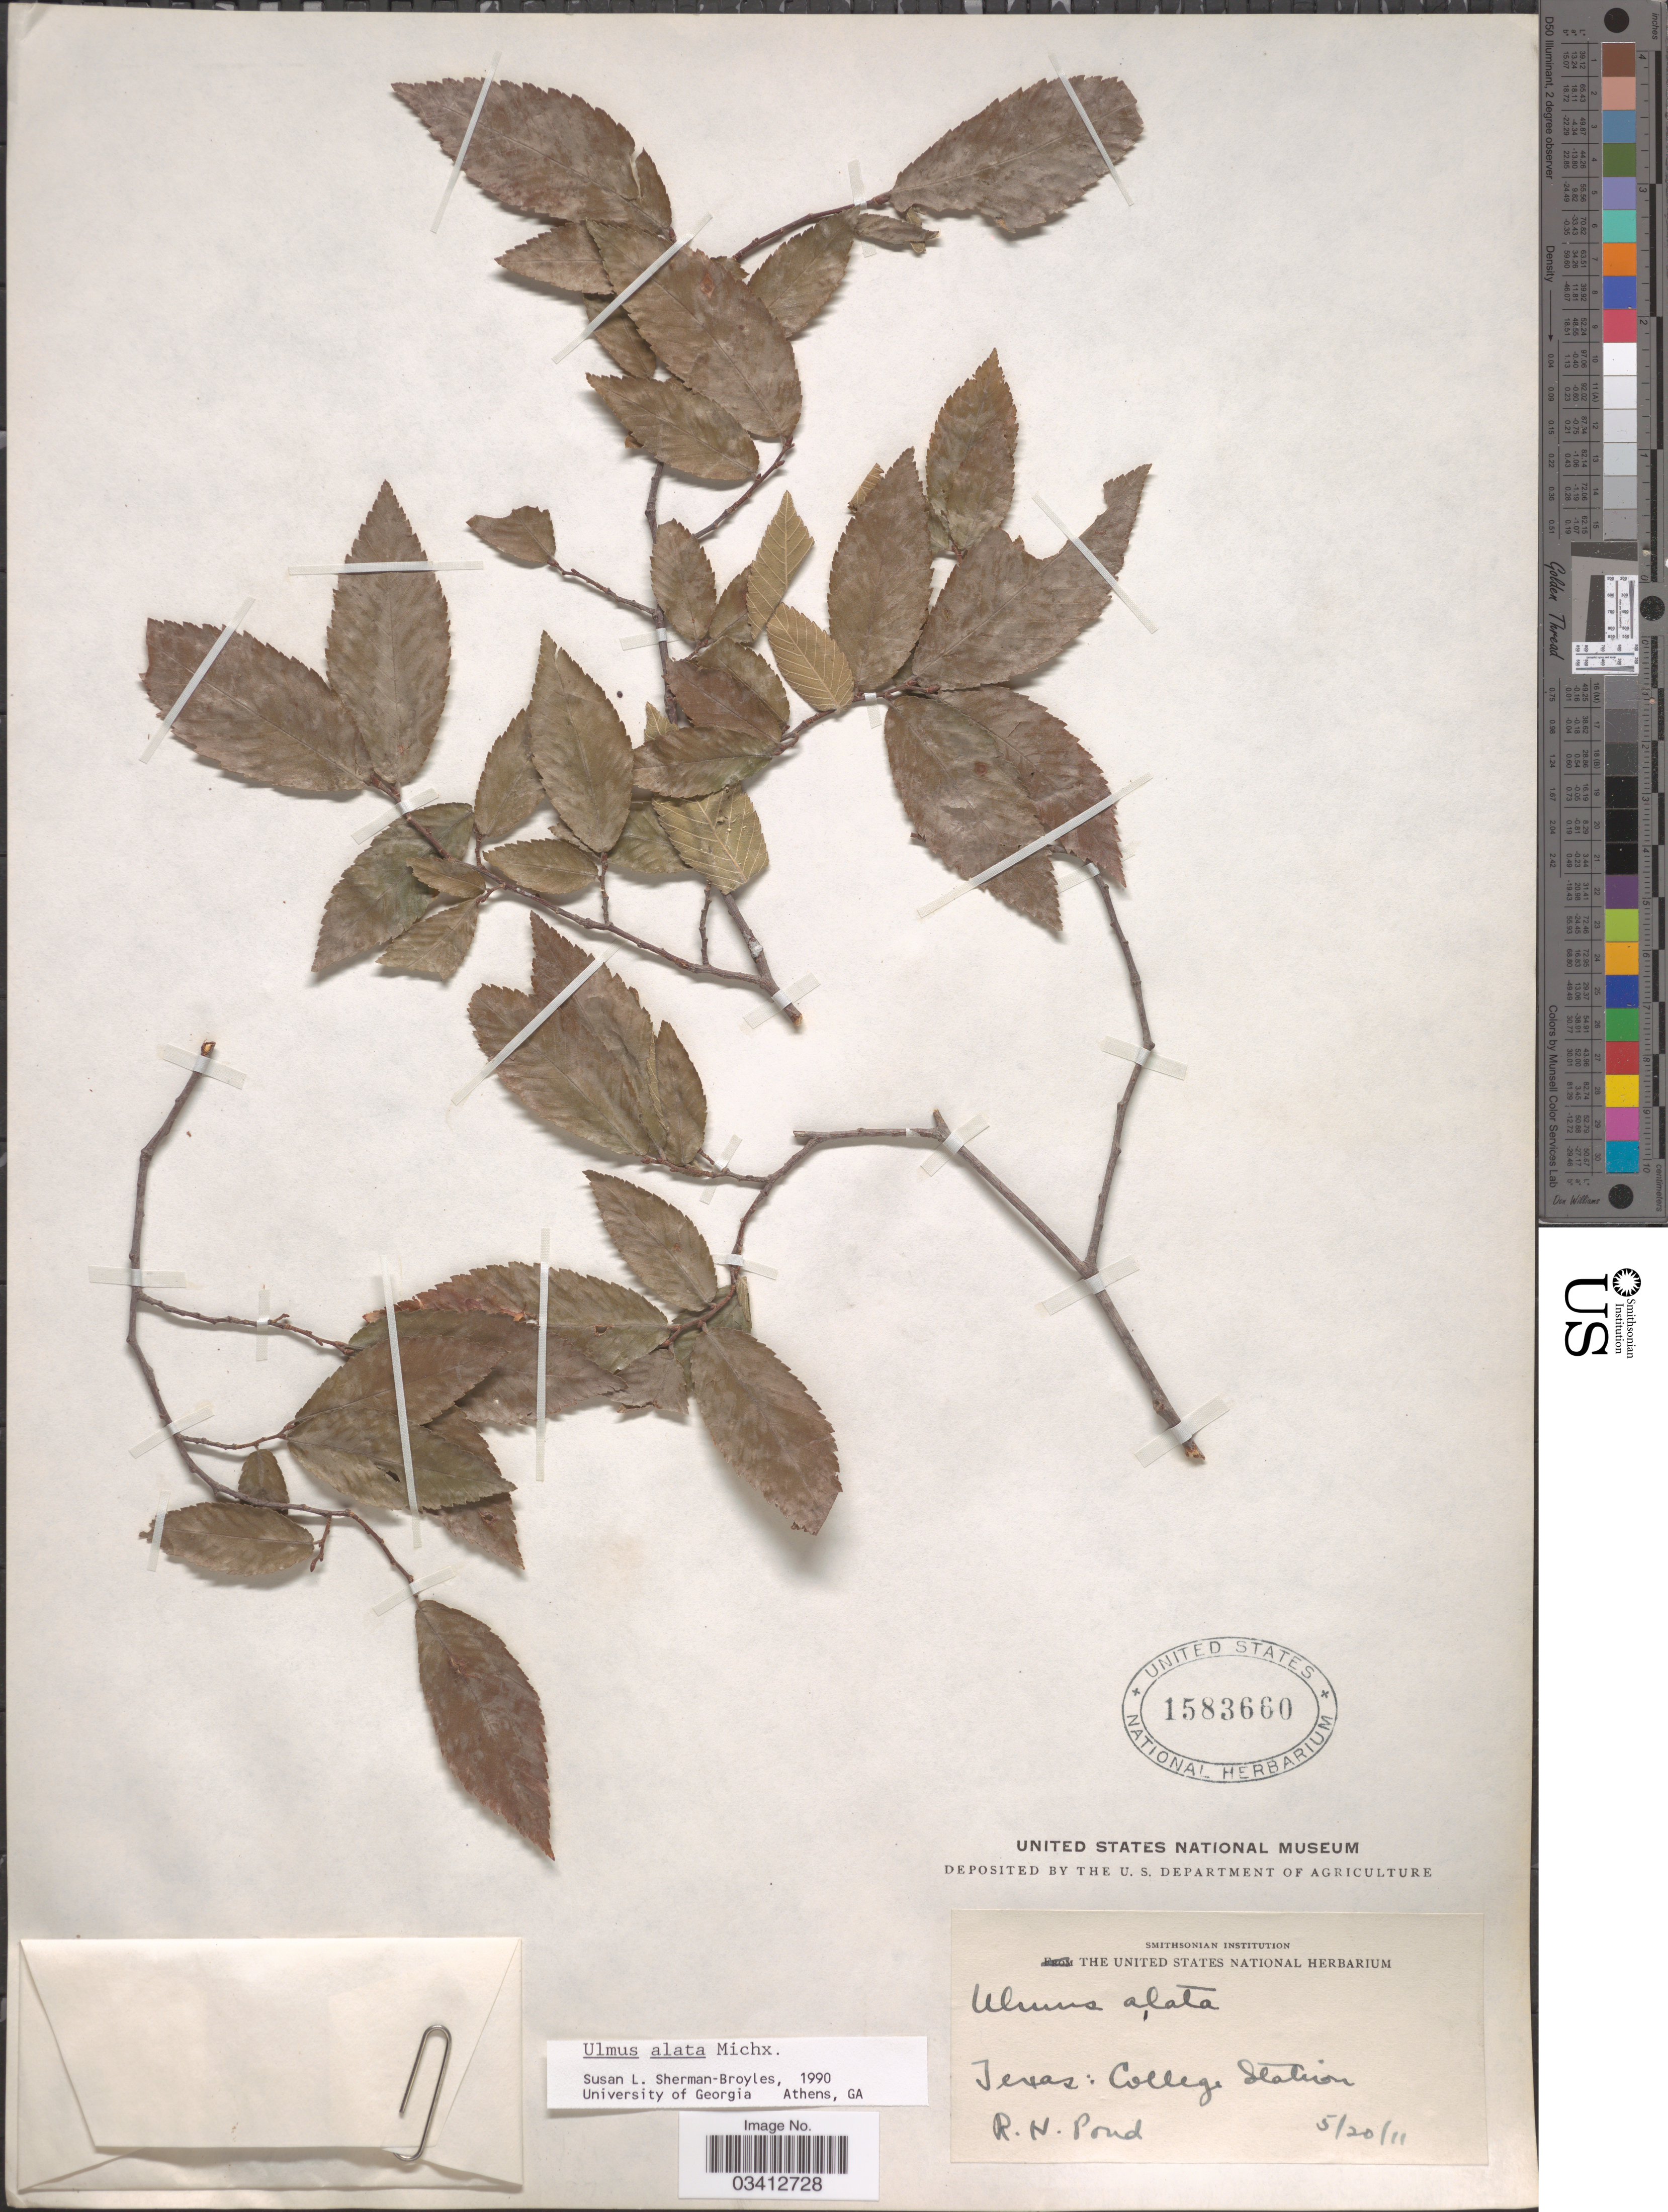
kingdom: Plantae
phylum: Tracheophyta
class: Magnoliopsida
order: Rosales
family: Ulmaceae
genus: Ulmus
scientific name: Ulmus alata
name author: Michx.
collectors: R. Pond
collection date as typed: Transcribed d/m/y: 20/5/11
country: United States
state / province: Texas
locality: College Station.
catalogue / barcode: US 1583660